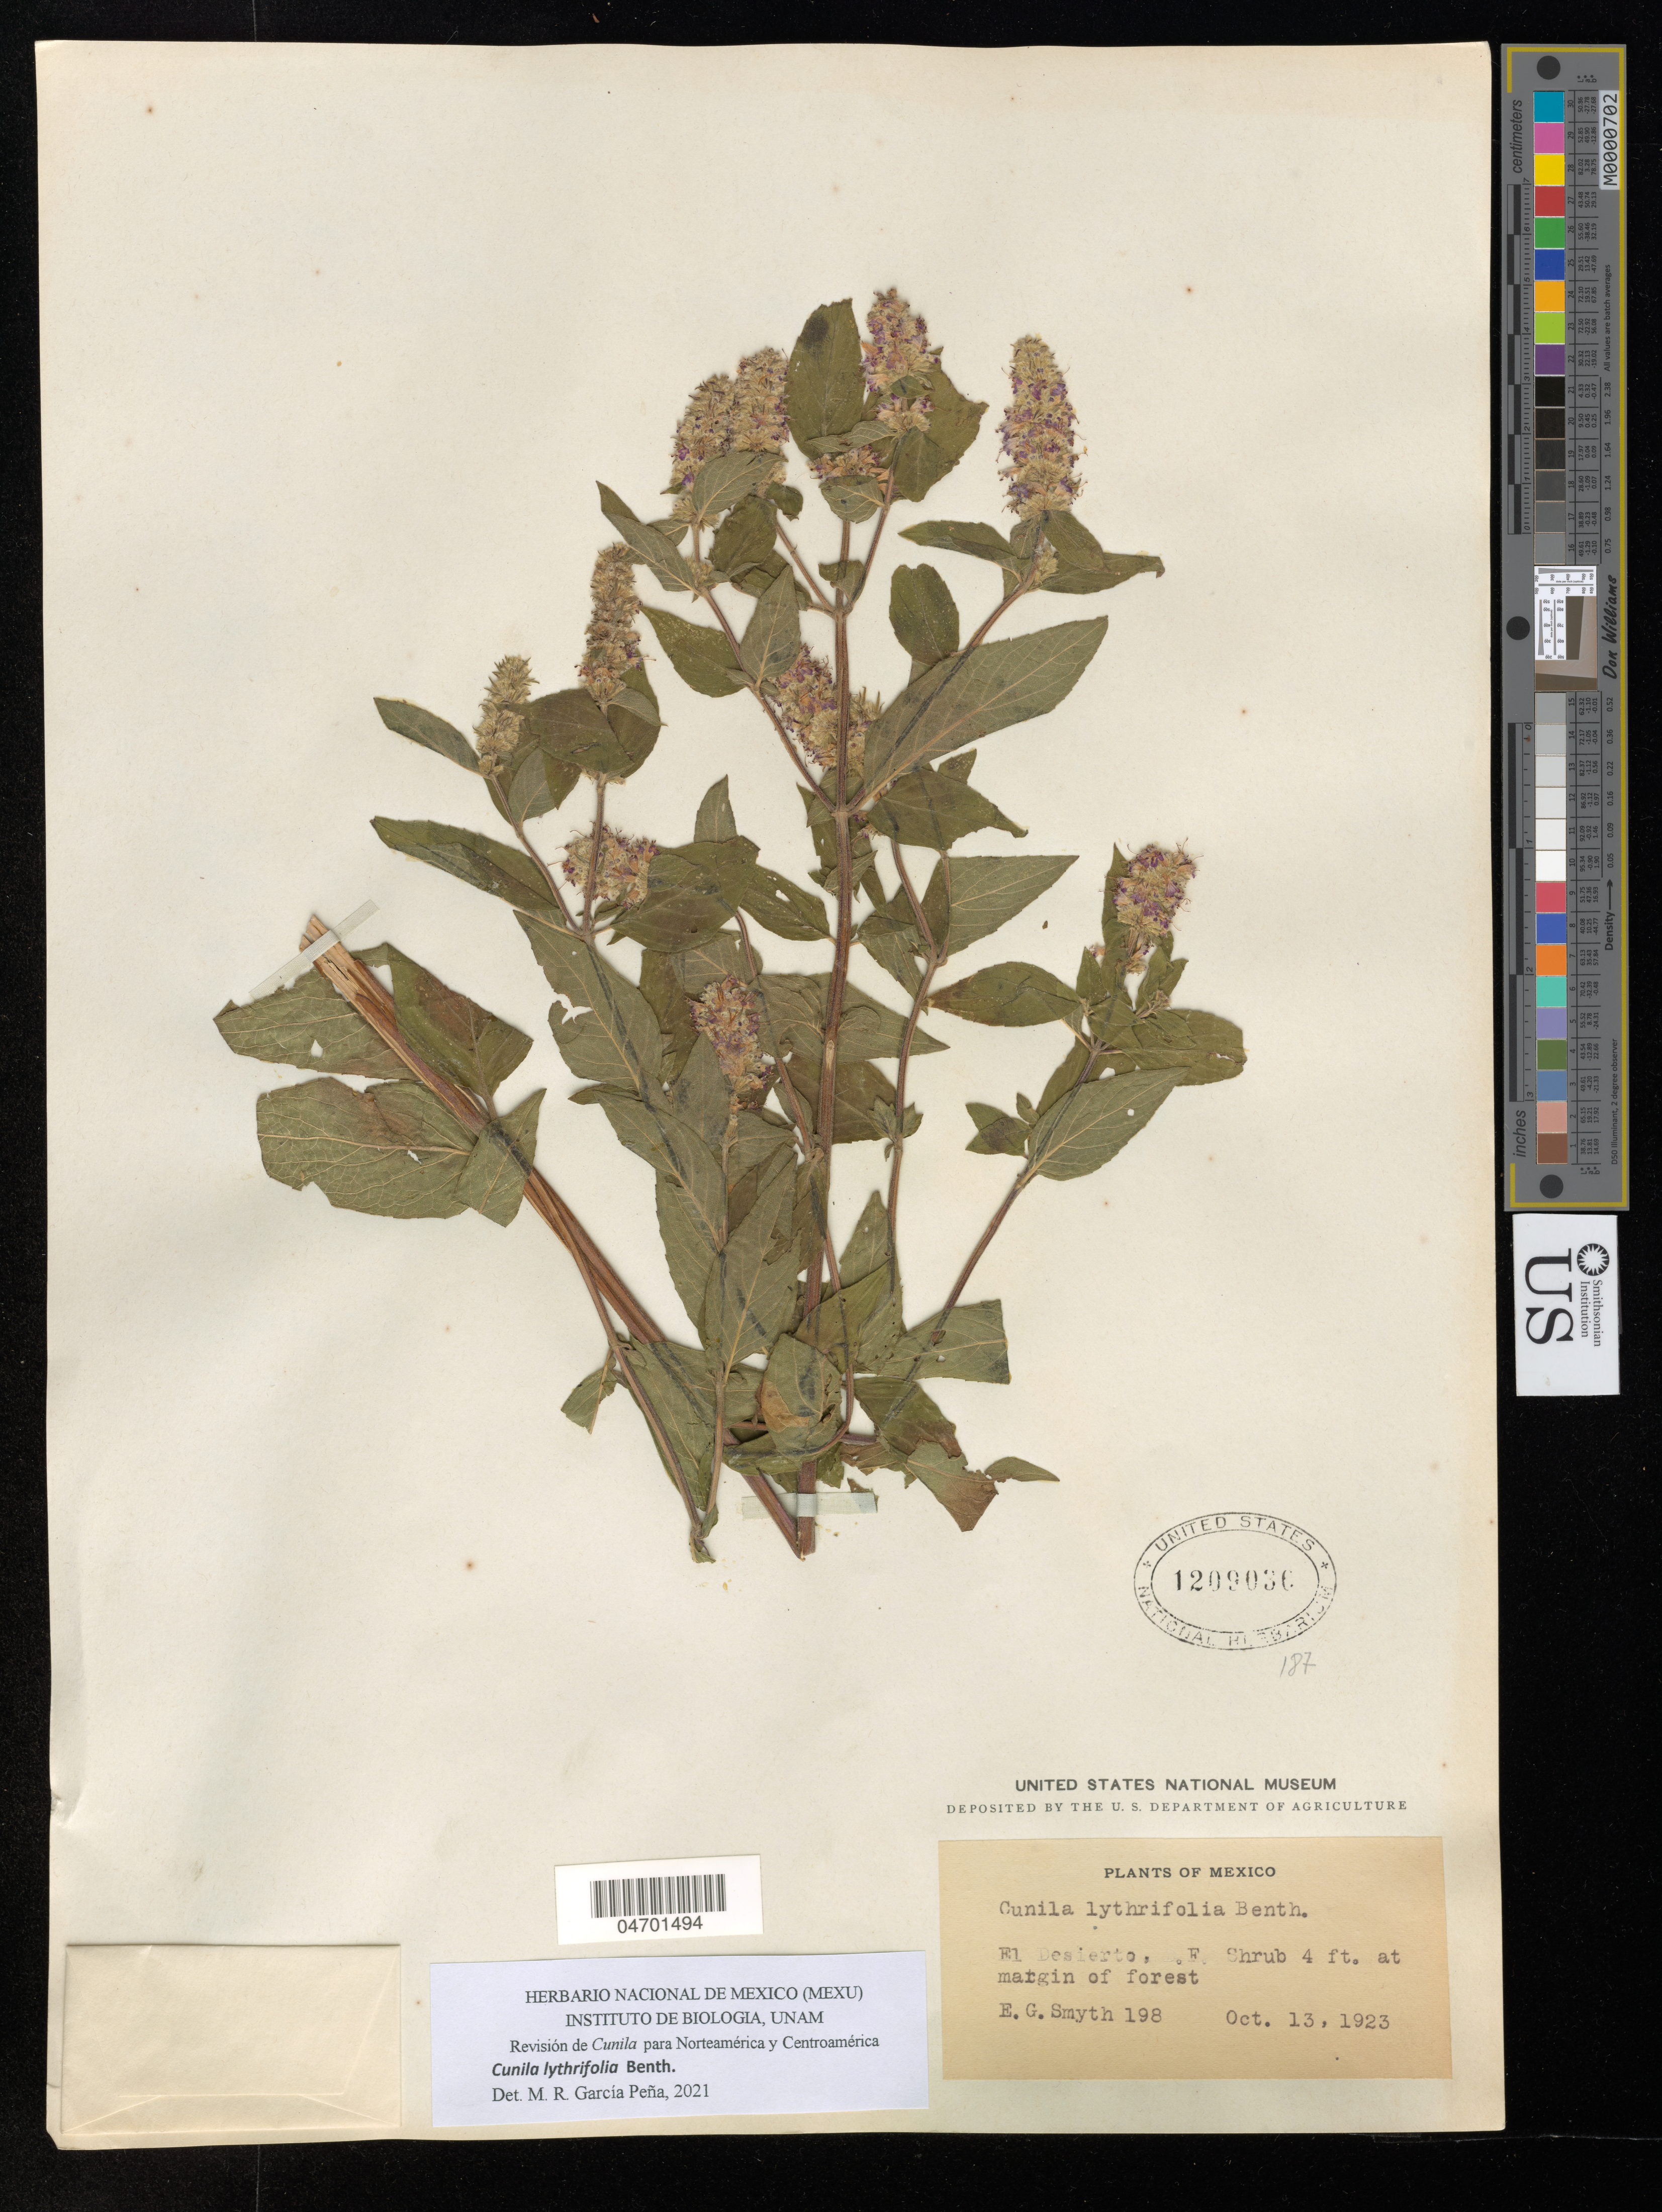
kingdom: Plantae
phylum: Tracheophyta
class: Magnoliopsida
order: Lamiales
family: Lamiaceae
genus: Cunila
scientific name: Cunila lythrifolia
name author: Benth.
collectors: E. Smyth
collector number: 198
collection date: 1923-10-13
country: Mexico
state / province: Distrito Federal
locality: El Desierto, D. F.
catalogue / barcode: US 1209036